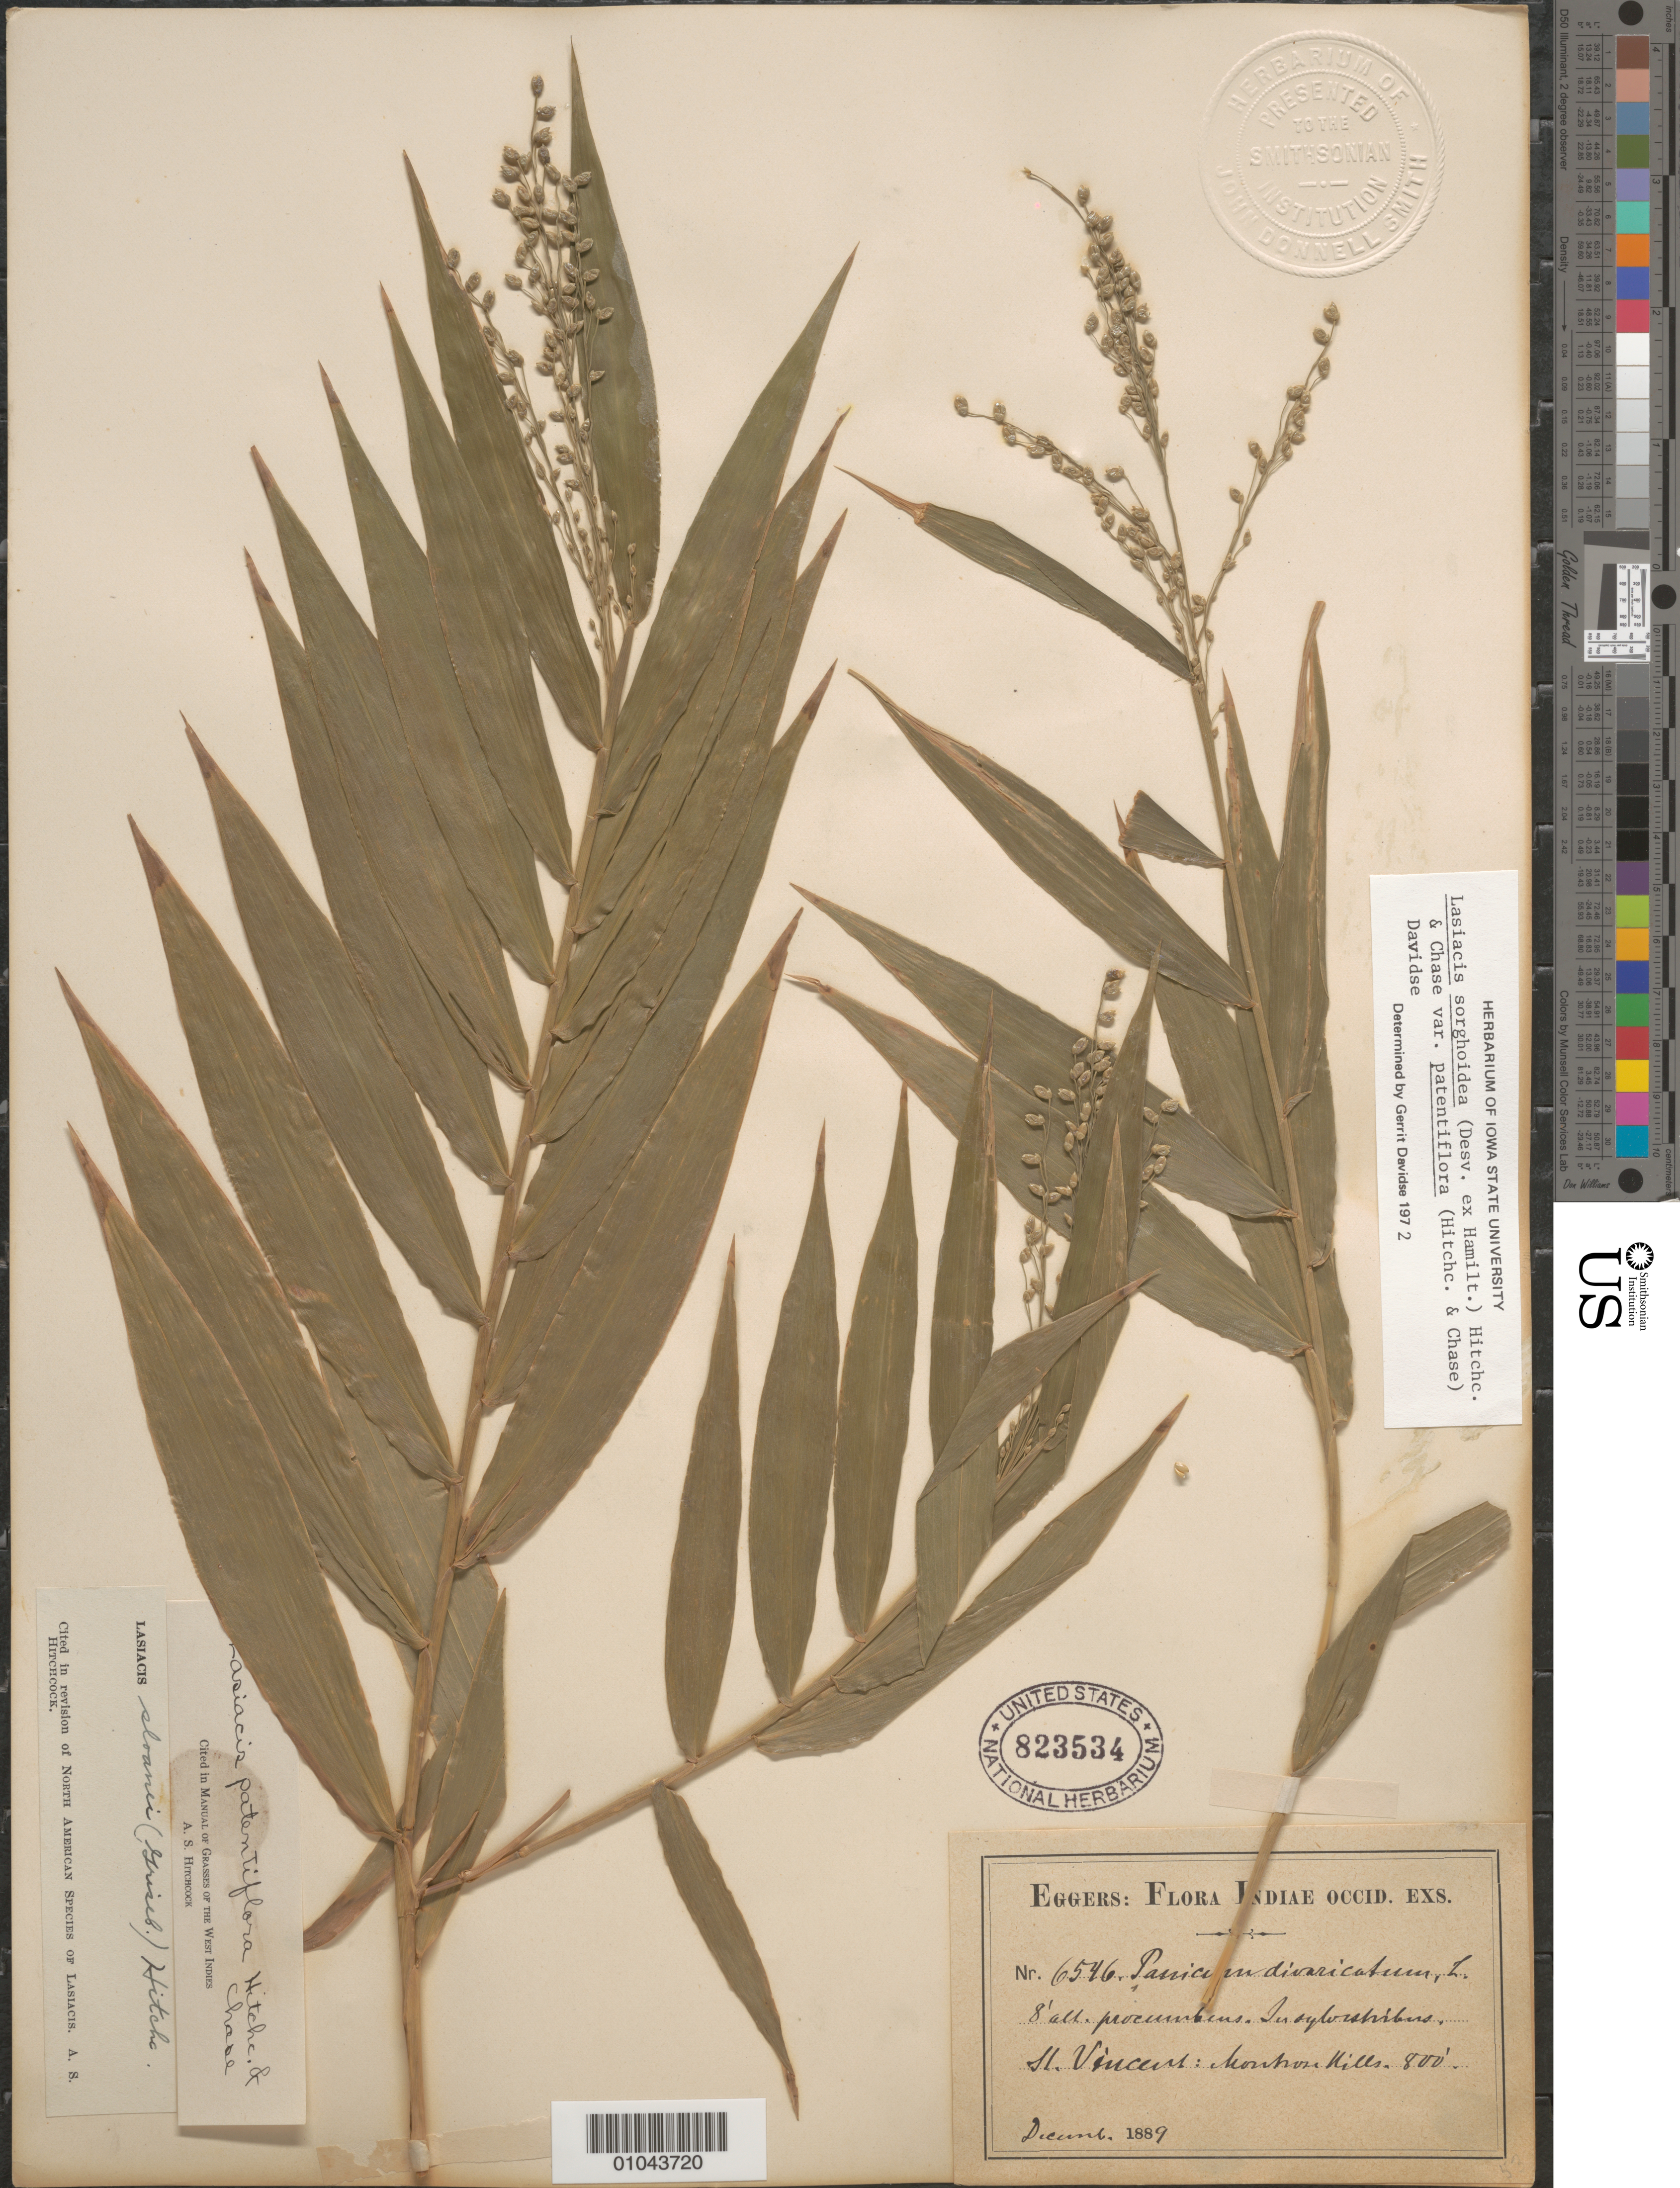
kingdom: Plantae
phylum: Tracheophyta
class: Liliopsida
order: Poales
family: Poaceae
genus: Lasiacis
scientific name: Lasiacis sorghoidea var. patentiflora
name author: (Hitchc. & Chase) Davidse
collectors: H. F. A. von Eggers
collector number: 6546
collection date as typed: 01 Dec 1889 to 31 Dec 1889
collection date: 1889-12-01/1889-12-31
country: St. Vincent - Grenadines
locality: Montron Hills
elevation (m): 244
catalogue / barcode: US 823534